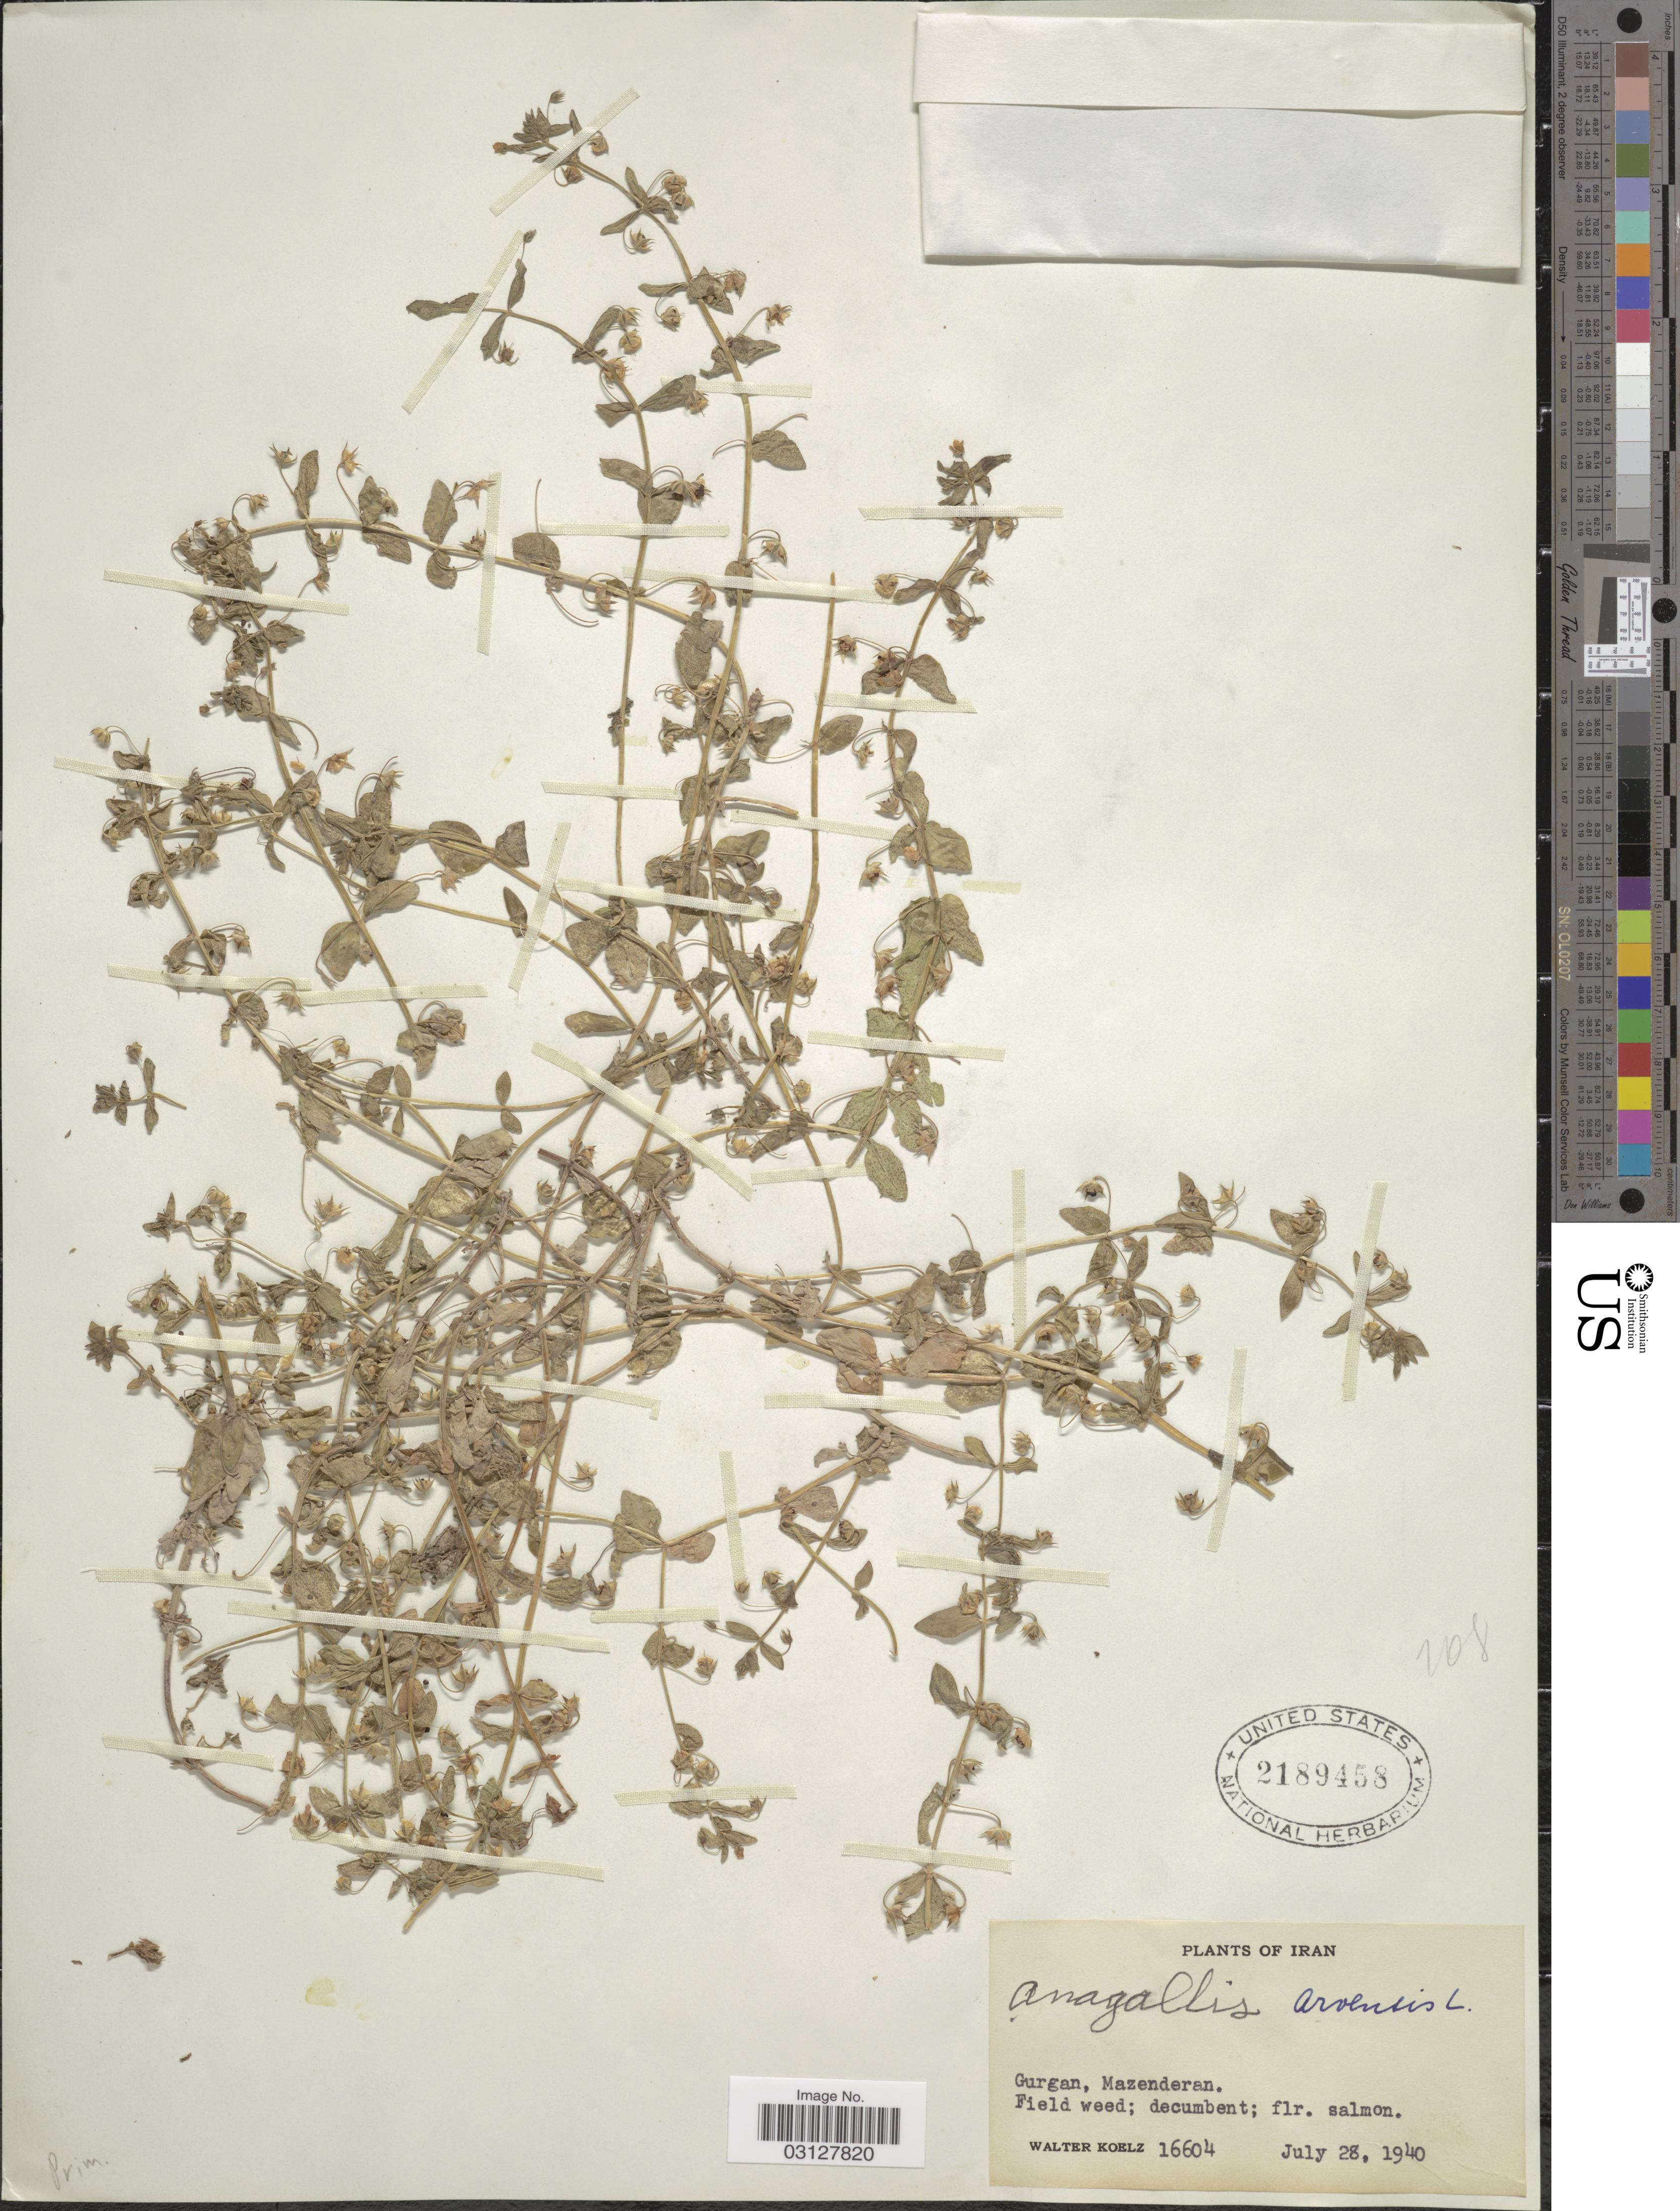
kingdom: Plantae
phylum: Tracheophyta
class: Magnoliopsida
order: Ericales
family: Primulaceae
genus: Anagallis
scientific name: Anagallis arvensis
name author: L.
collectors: W. N. Koelz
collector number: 16604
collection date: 1940-07-28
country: Iran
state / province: Mazandaran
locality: Gurgan, Mazenderan.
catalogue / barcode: US 2189458